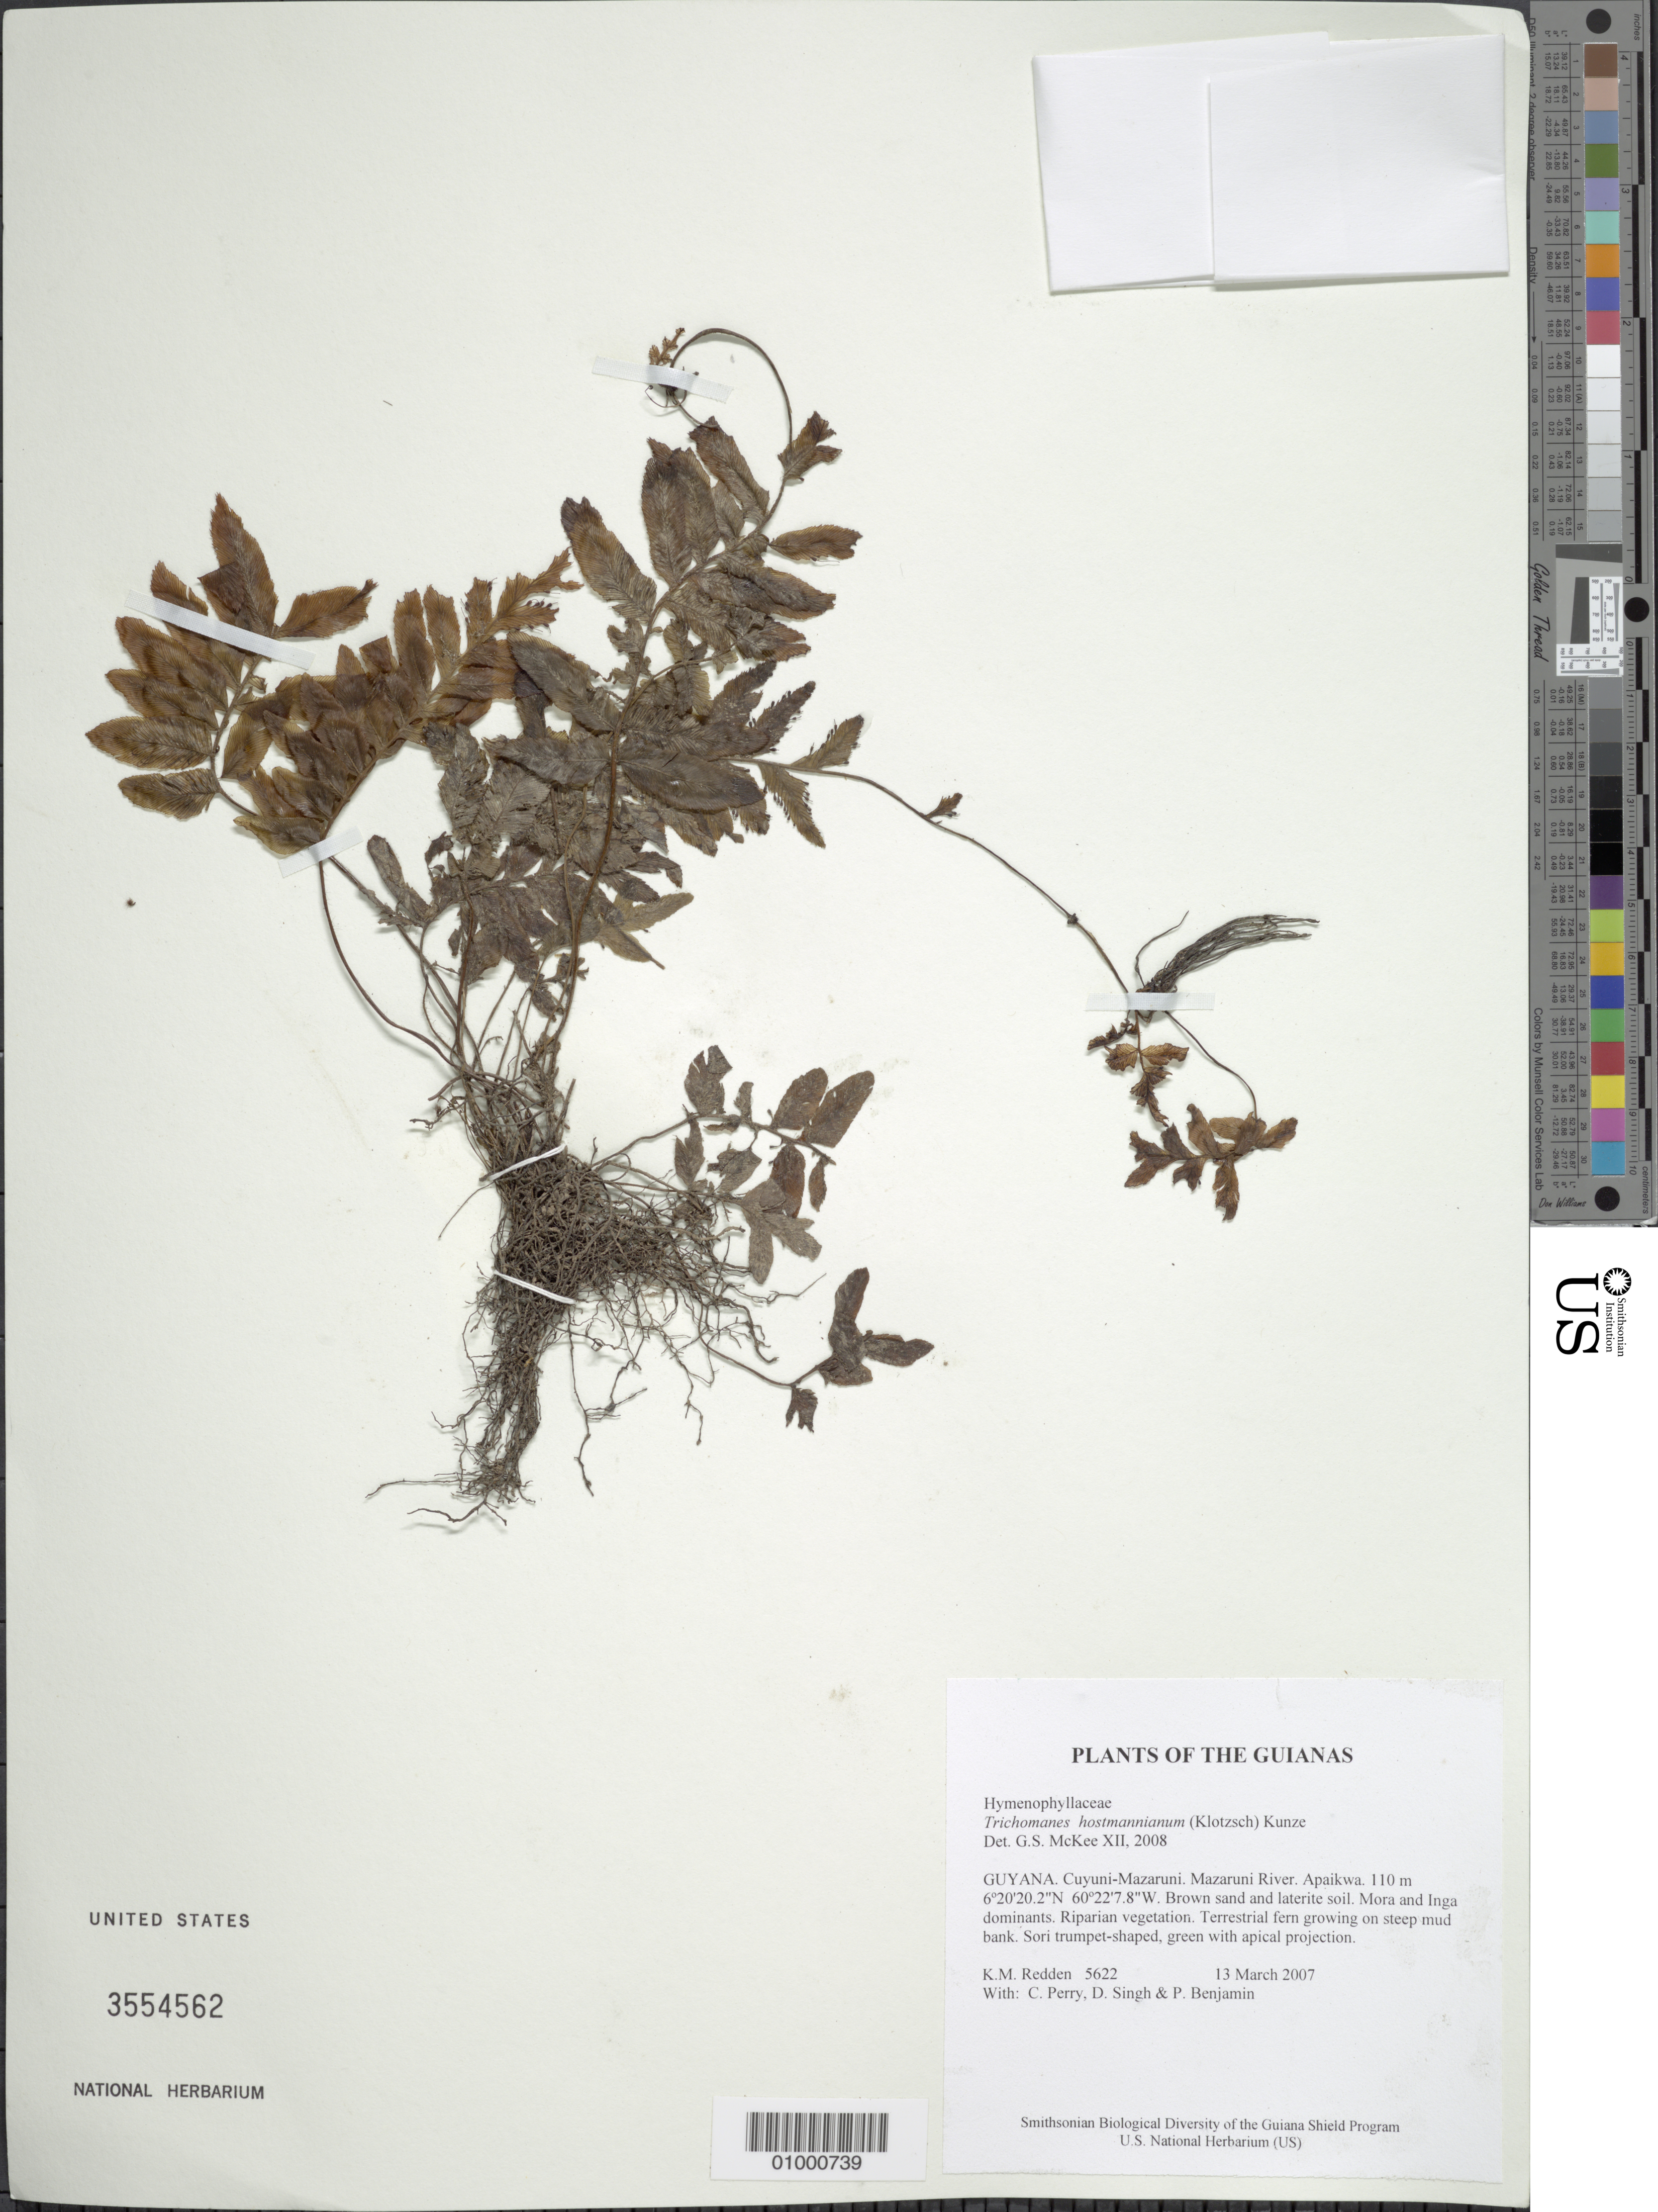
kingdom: Plantae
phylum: Tracheophyta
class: Polypodiopsida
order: Hymenophyllales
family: Hymenophyllaceae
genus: Trichomanes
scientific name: Trichomanes hostmannianum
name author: (Klotzsch) Kunze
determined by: McKee, G. S., (US), NMNH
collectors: K. M. Redden, C. Perry, D. Singh & P. Benjamin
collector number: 5622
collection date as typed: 13 March 2007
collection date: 2007-03-13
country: Guyana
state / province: Cuyuni-Mazaruni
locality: Mazaruni River. Apaikwa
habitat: Brown sand and laterite soil. Mora and Inga dominant. Riparian vegetation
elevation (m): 110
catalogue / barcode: US 3554562